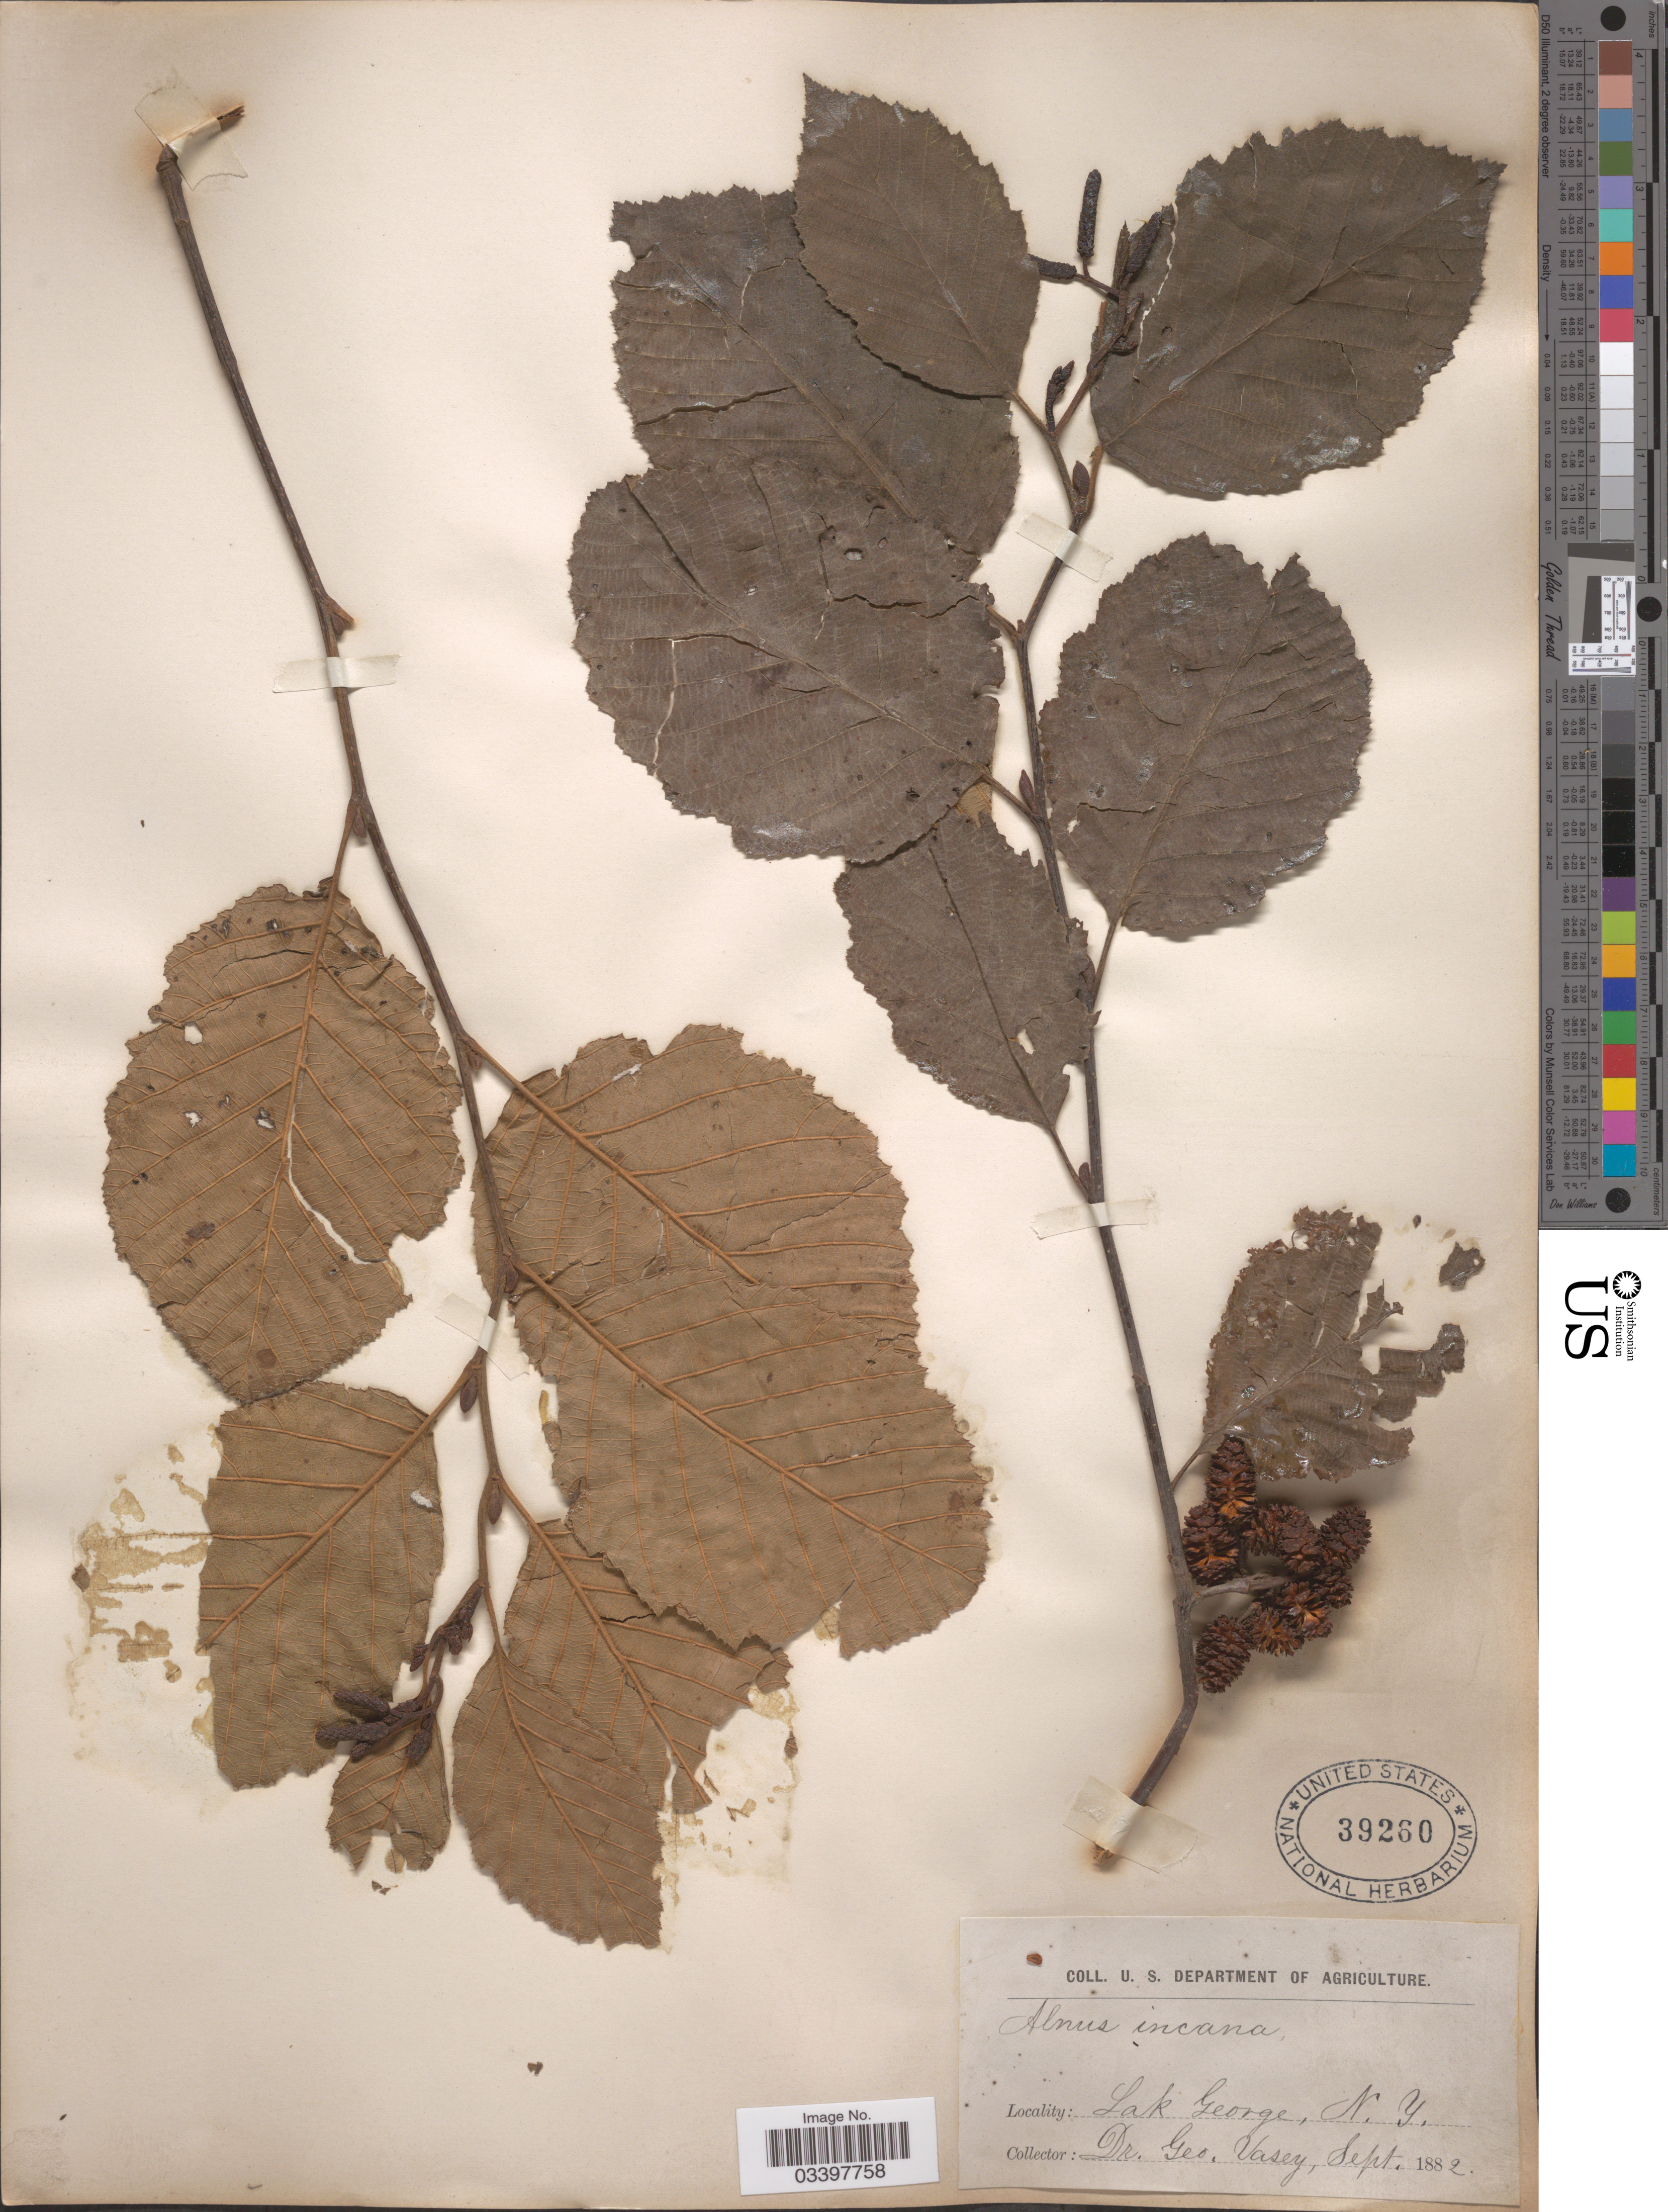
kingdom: Plantae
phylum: Tracheophyta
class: Magnoliopsida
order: Fagales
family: Betulaceae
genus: Alnus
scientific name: Alnus incana subsp. rugosa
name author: (Du Roi) R.T. Clausen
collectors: G. Vasey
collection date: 1882-09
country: United States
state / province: New York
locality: Lak George.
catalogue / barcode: US 39260